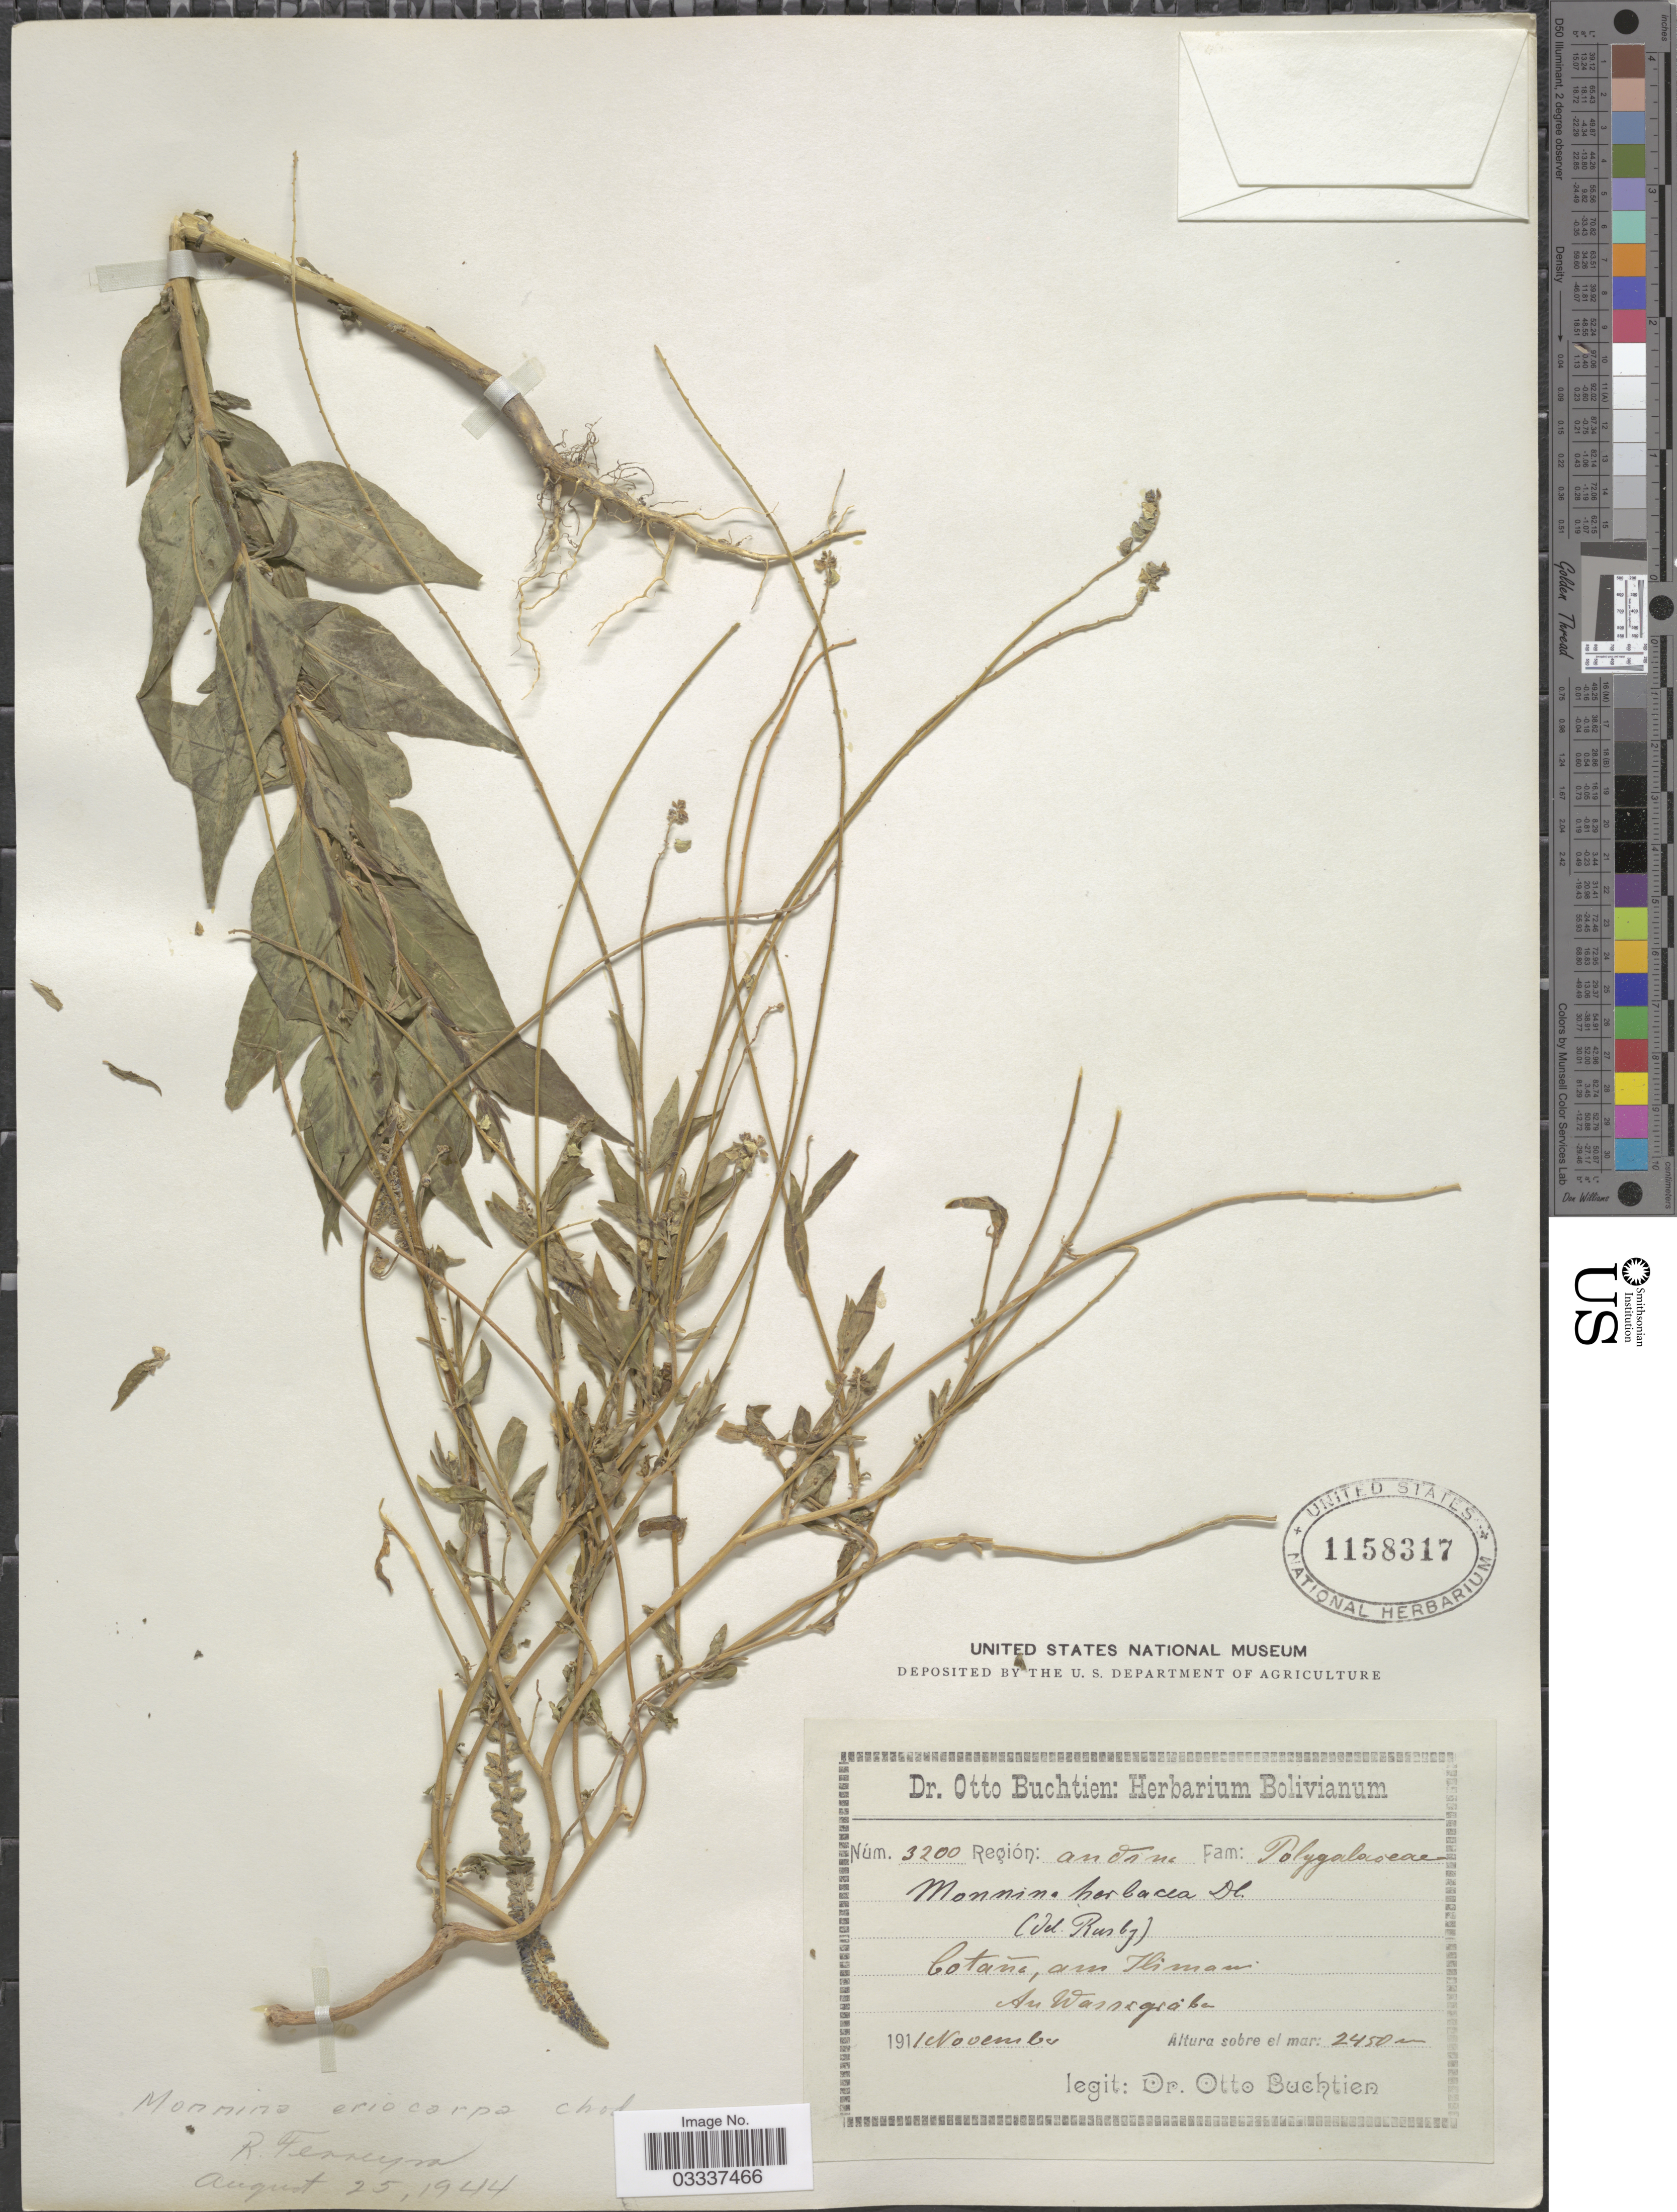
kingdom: Plantae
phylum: Tracheophyta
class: Magnoliopsida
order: Fabales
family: Polygalaceae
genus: Monnina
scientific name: Monnina erioclada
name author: Gand.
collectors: O. Buchtien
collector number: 3200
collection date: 1911-11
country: Bolivia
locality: Región: andine. Contaña, am Ilimani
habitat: am Wassergraben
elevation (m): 2450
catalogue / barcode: US 1158317